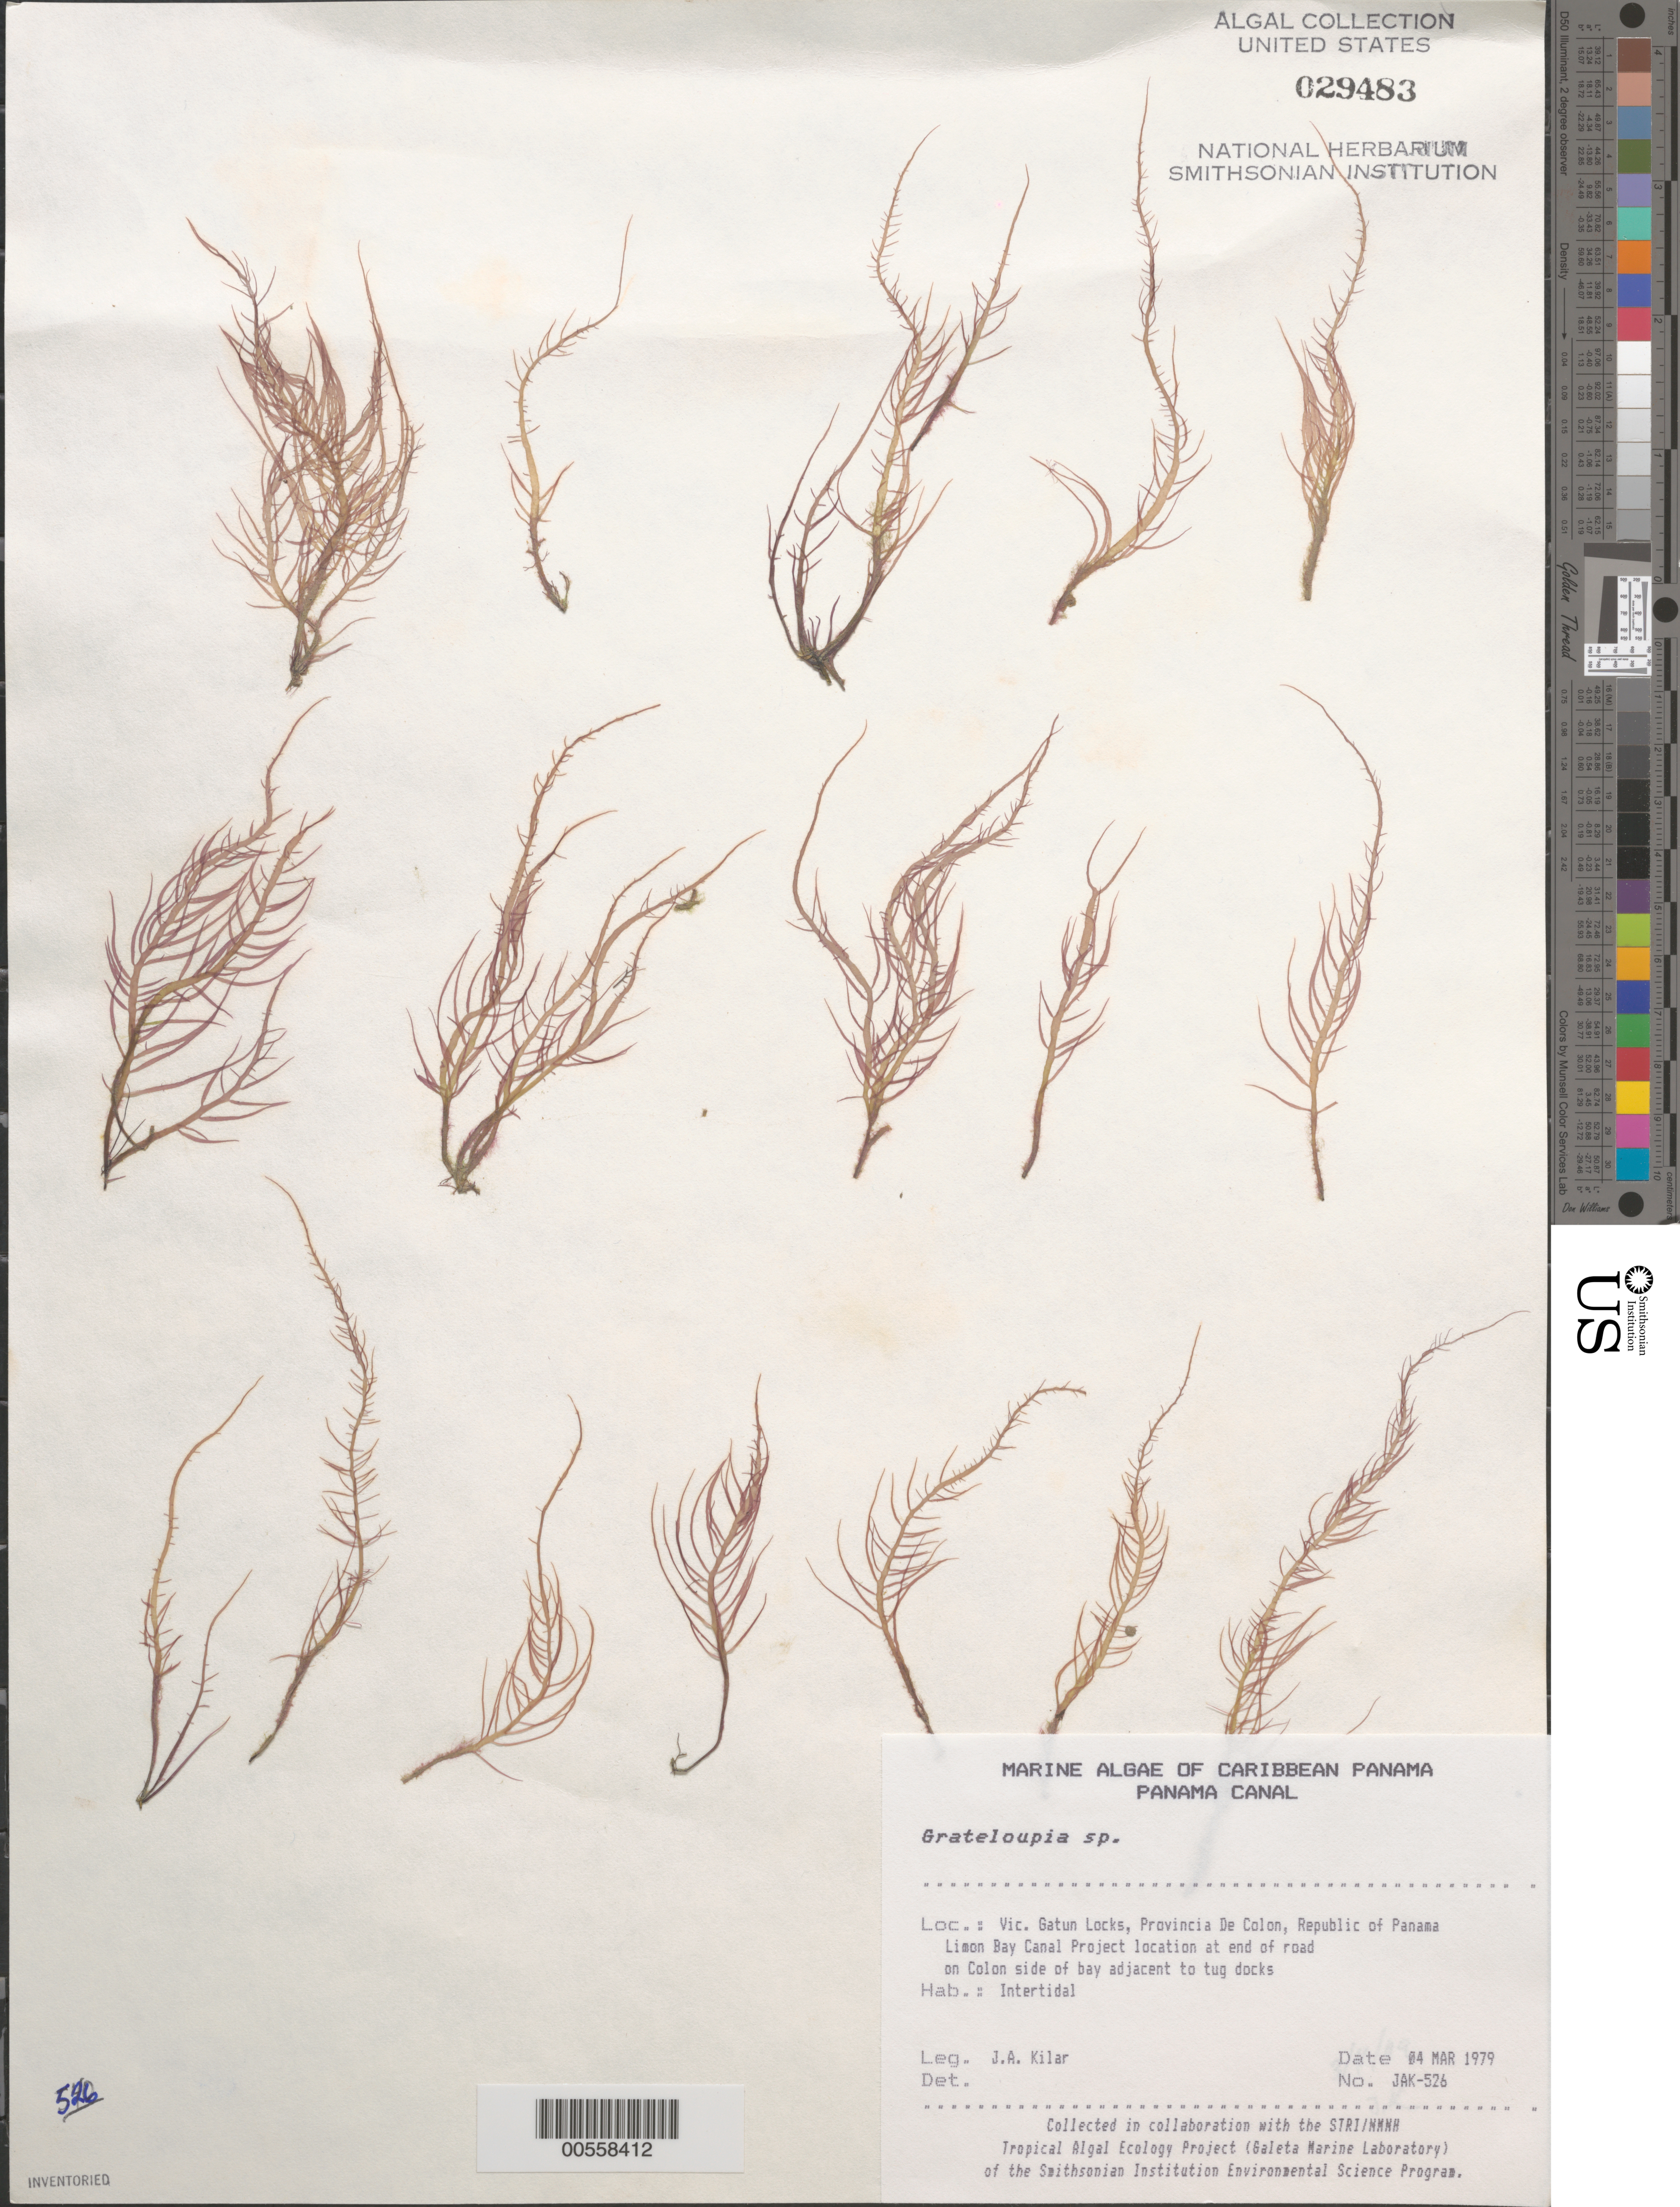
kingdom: Plantae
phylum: Rhodophyta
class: Florideophyceae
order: Halymeniales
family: Halymeniaceae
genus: Grateloupia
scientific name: Grateloupia sp.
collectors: J. A. Kilar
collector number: JAK-526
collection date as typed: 04 Mar 1979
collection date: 1979-03-04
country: Panama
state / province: Colón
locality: Gatun Locks area, Limon Bay Canal, Panama Canal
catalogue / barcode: US 29483